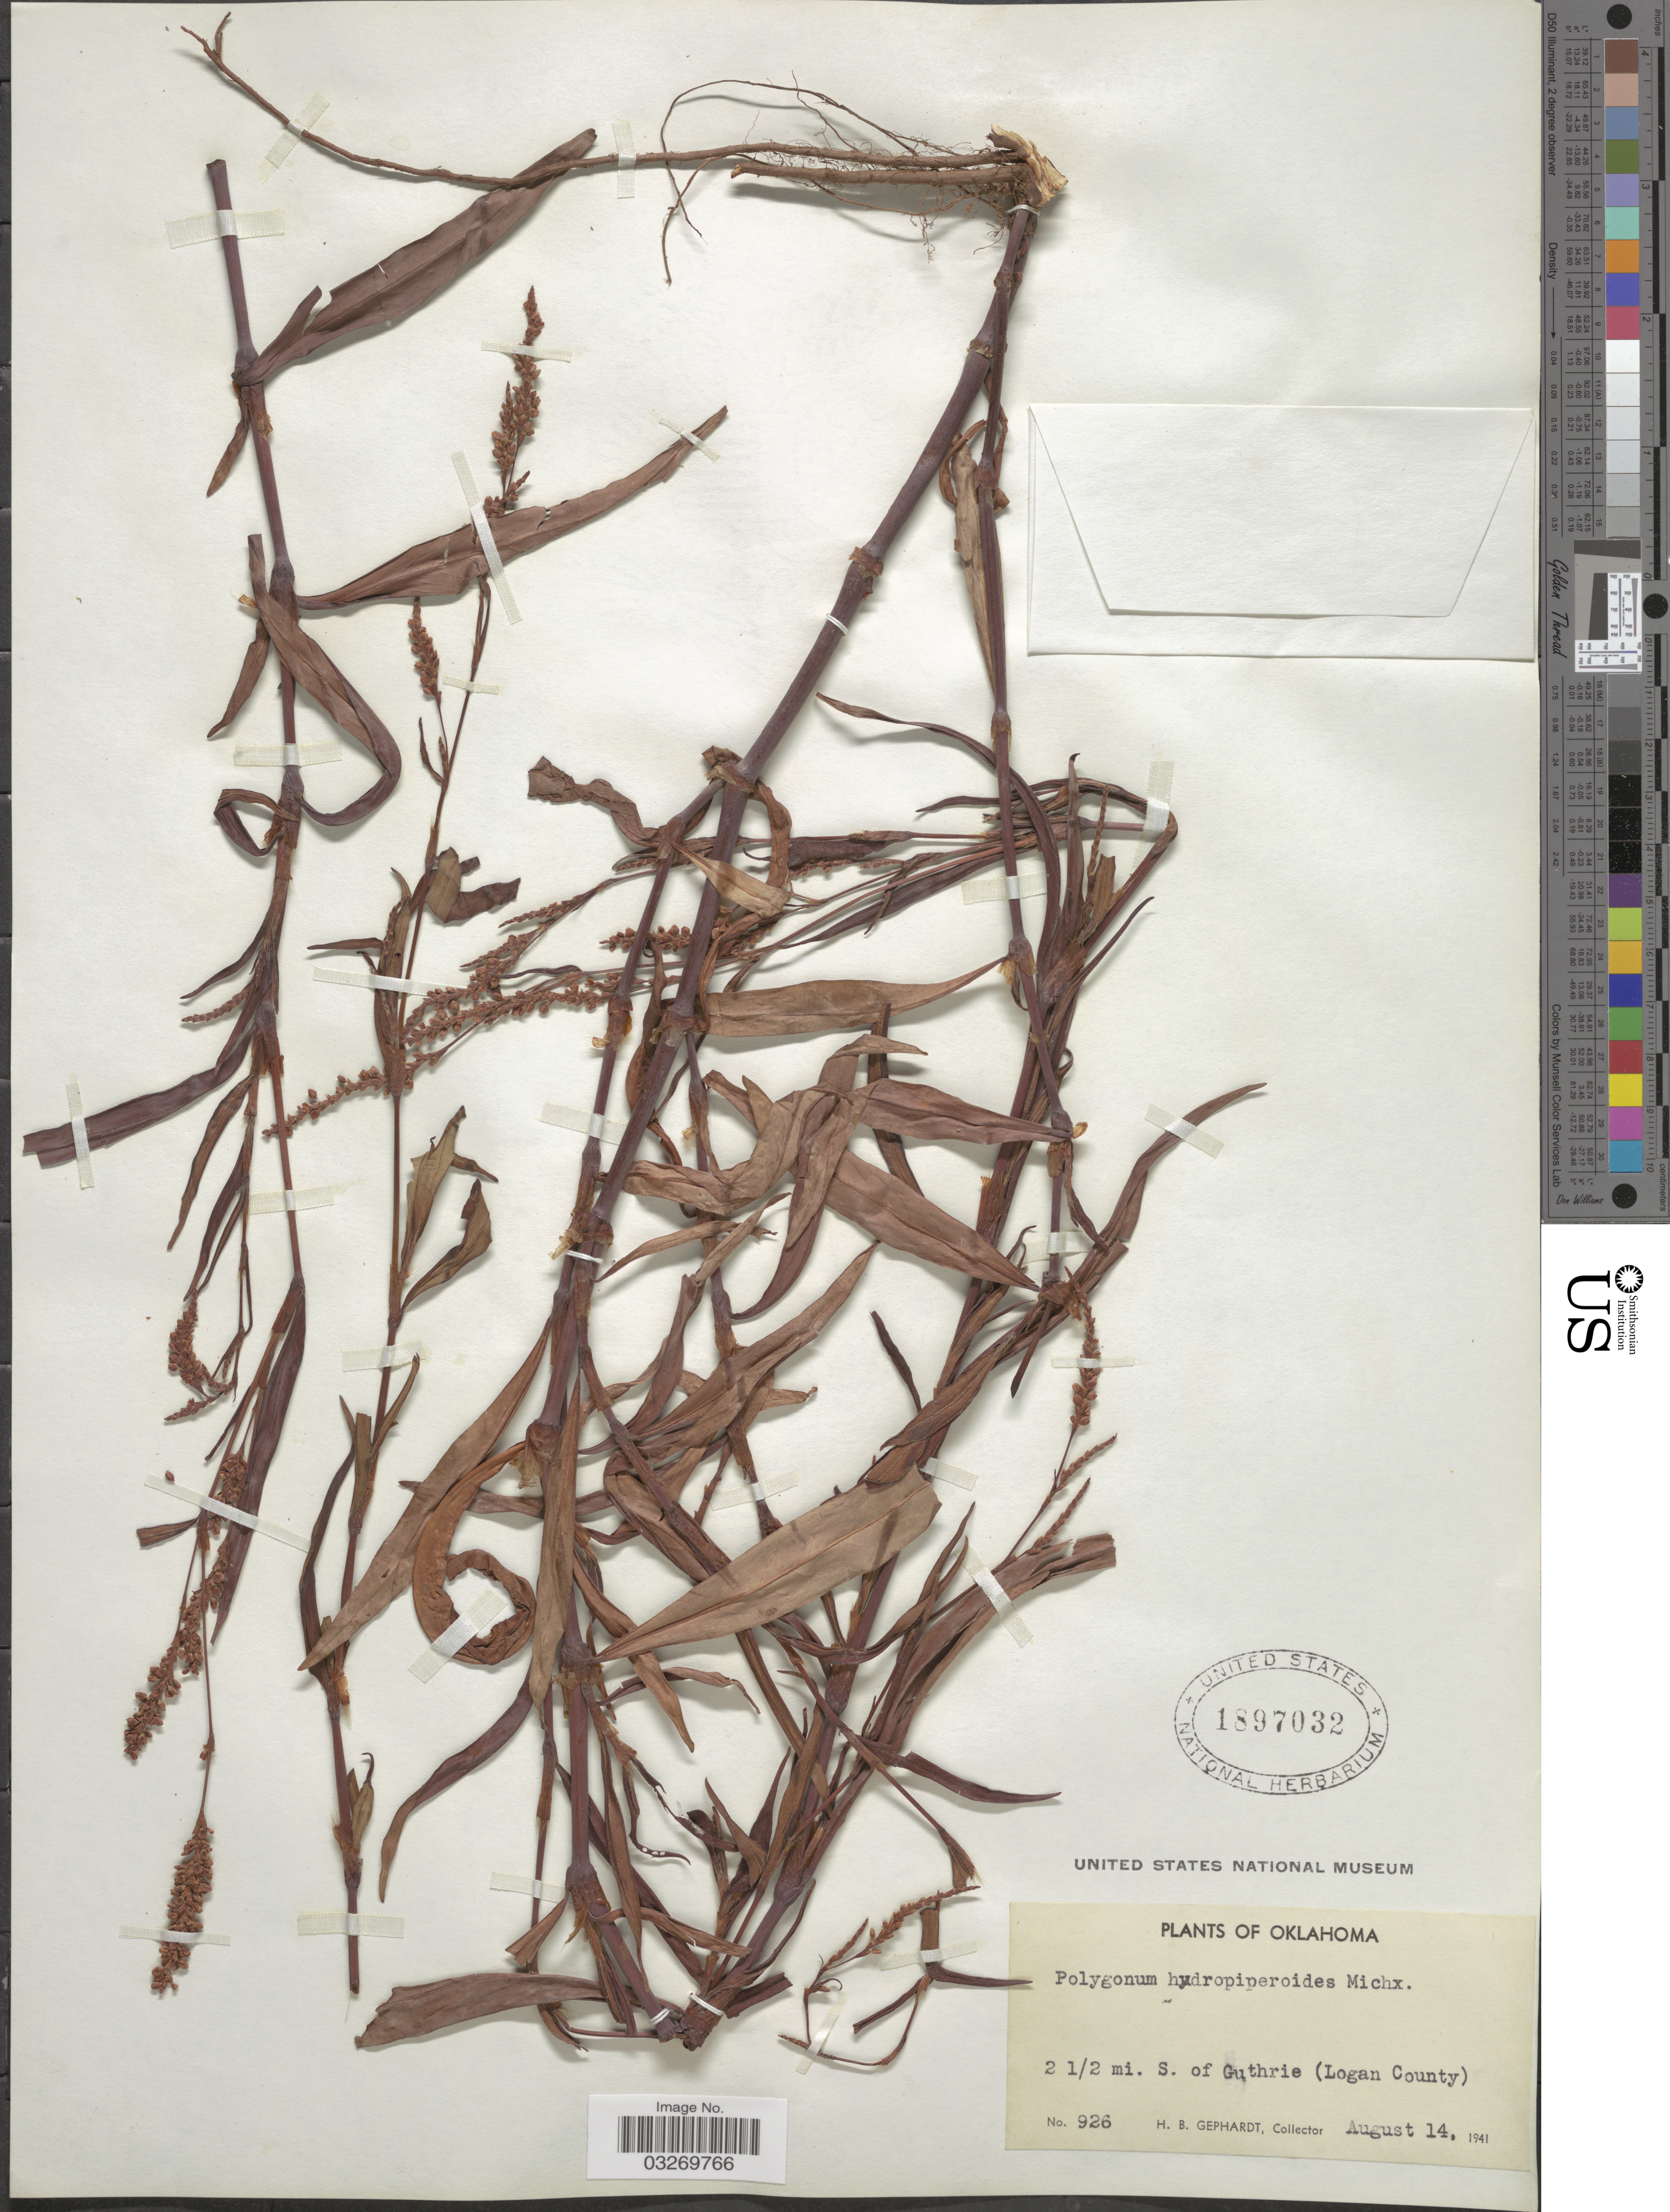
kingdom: Plantae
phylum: Tracheophyta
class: Magnoliopsida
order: Caryophyllales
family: Polygonaceae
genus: Persicaria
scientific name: Persicaria hydropiperoides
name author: (Michx.) Small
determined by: Atha, D. E.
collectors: H. Gephardt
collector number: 926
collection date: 1941-08-14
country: United States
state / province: Oklahoma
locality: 2 1/2 mi. S. of Guthrie (Logan County).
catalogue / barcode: US 1897032